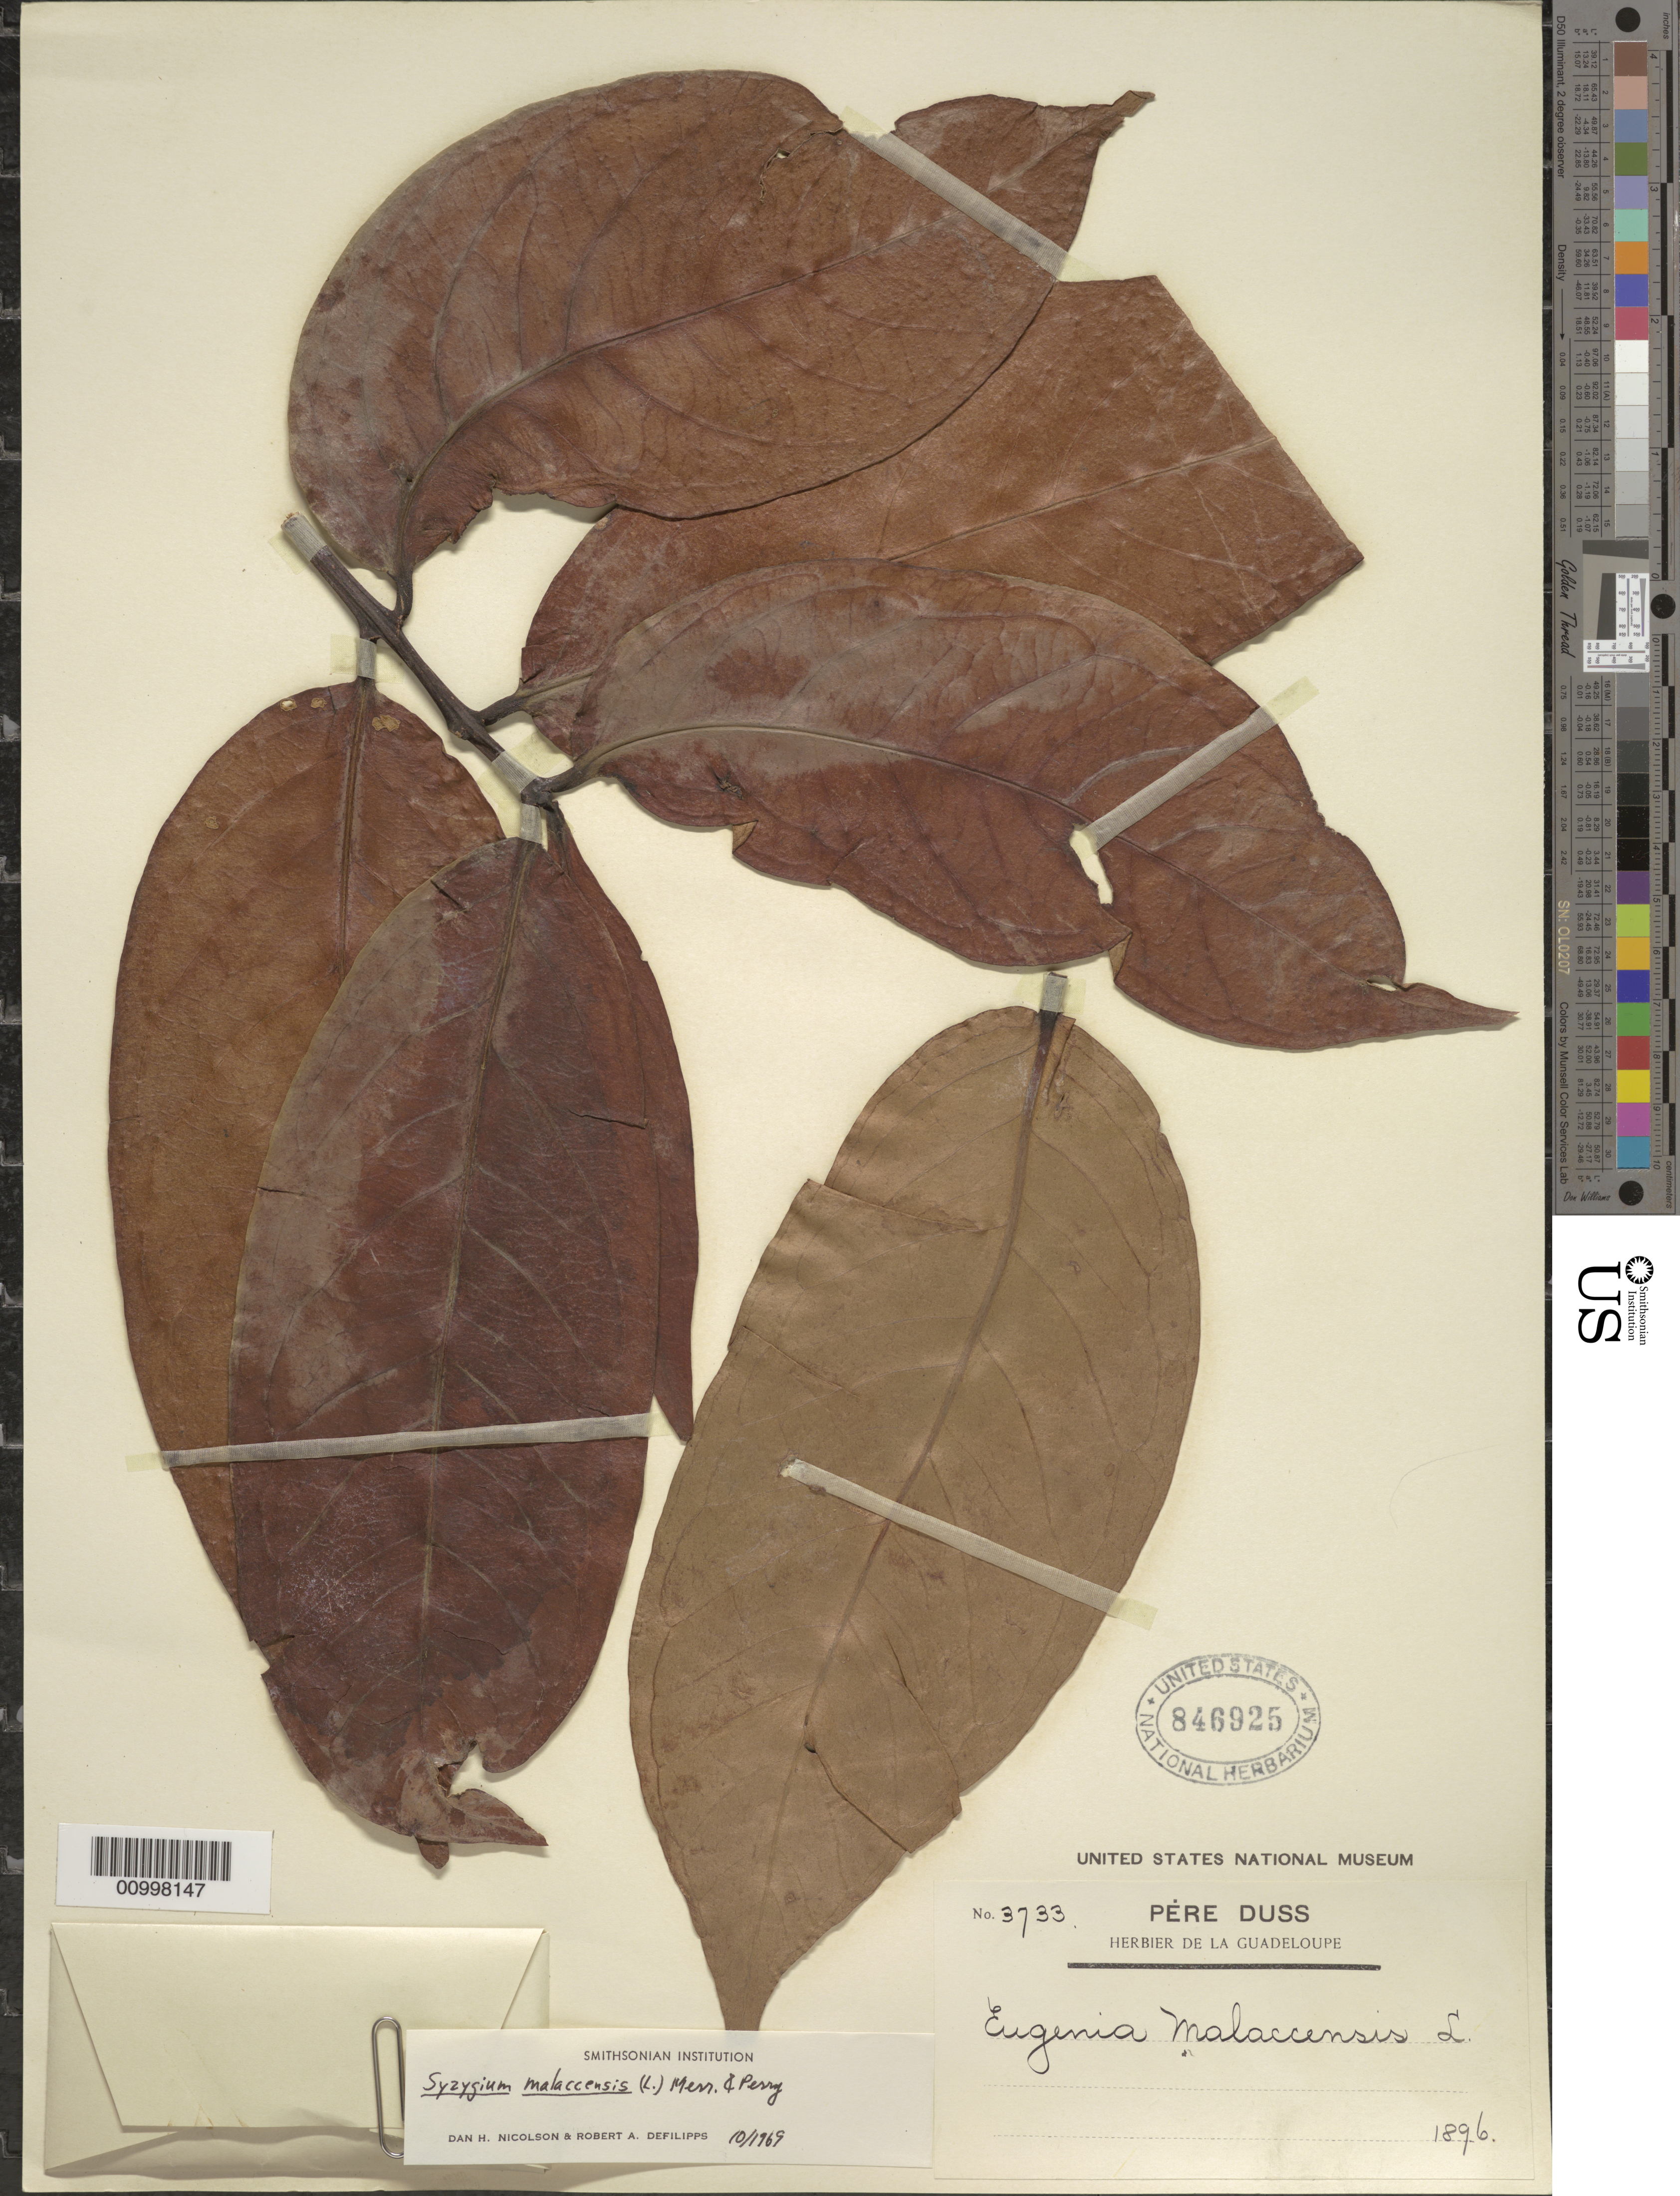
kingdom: Plantae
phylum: Tracheophyta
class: Magnoliopsida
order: Myrtales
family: Myrtaceae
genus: Syzygium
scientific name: Syzygium malaccense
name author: (L.) Merr. & L.M. Perry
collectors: Père Duss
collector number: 3733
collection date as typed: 1896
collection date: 1896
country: Guadeloupe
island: Basse Terre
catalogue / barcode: US 846925